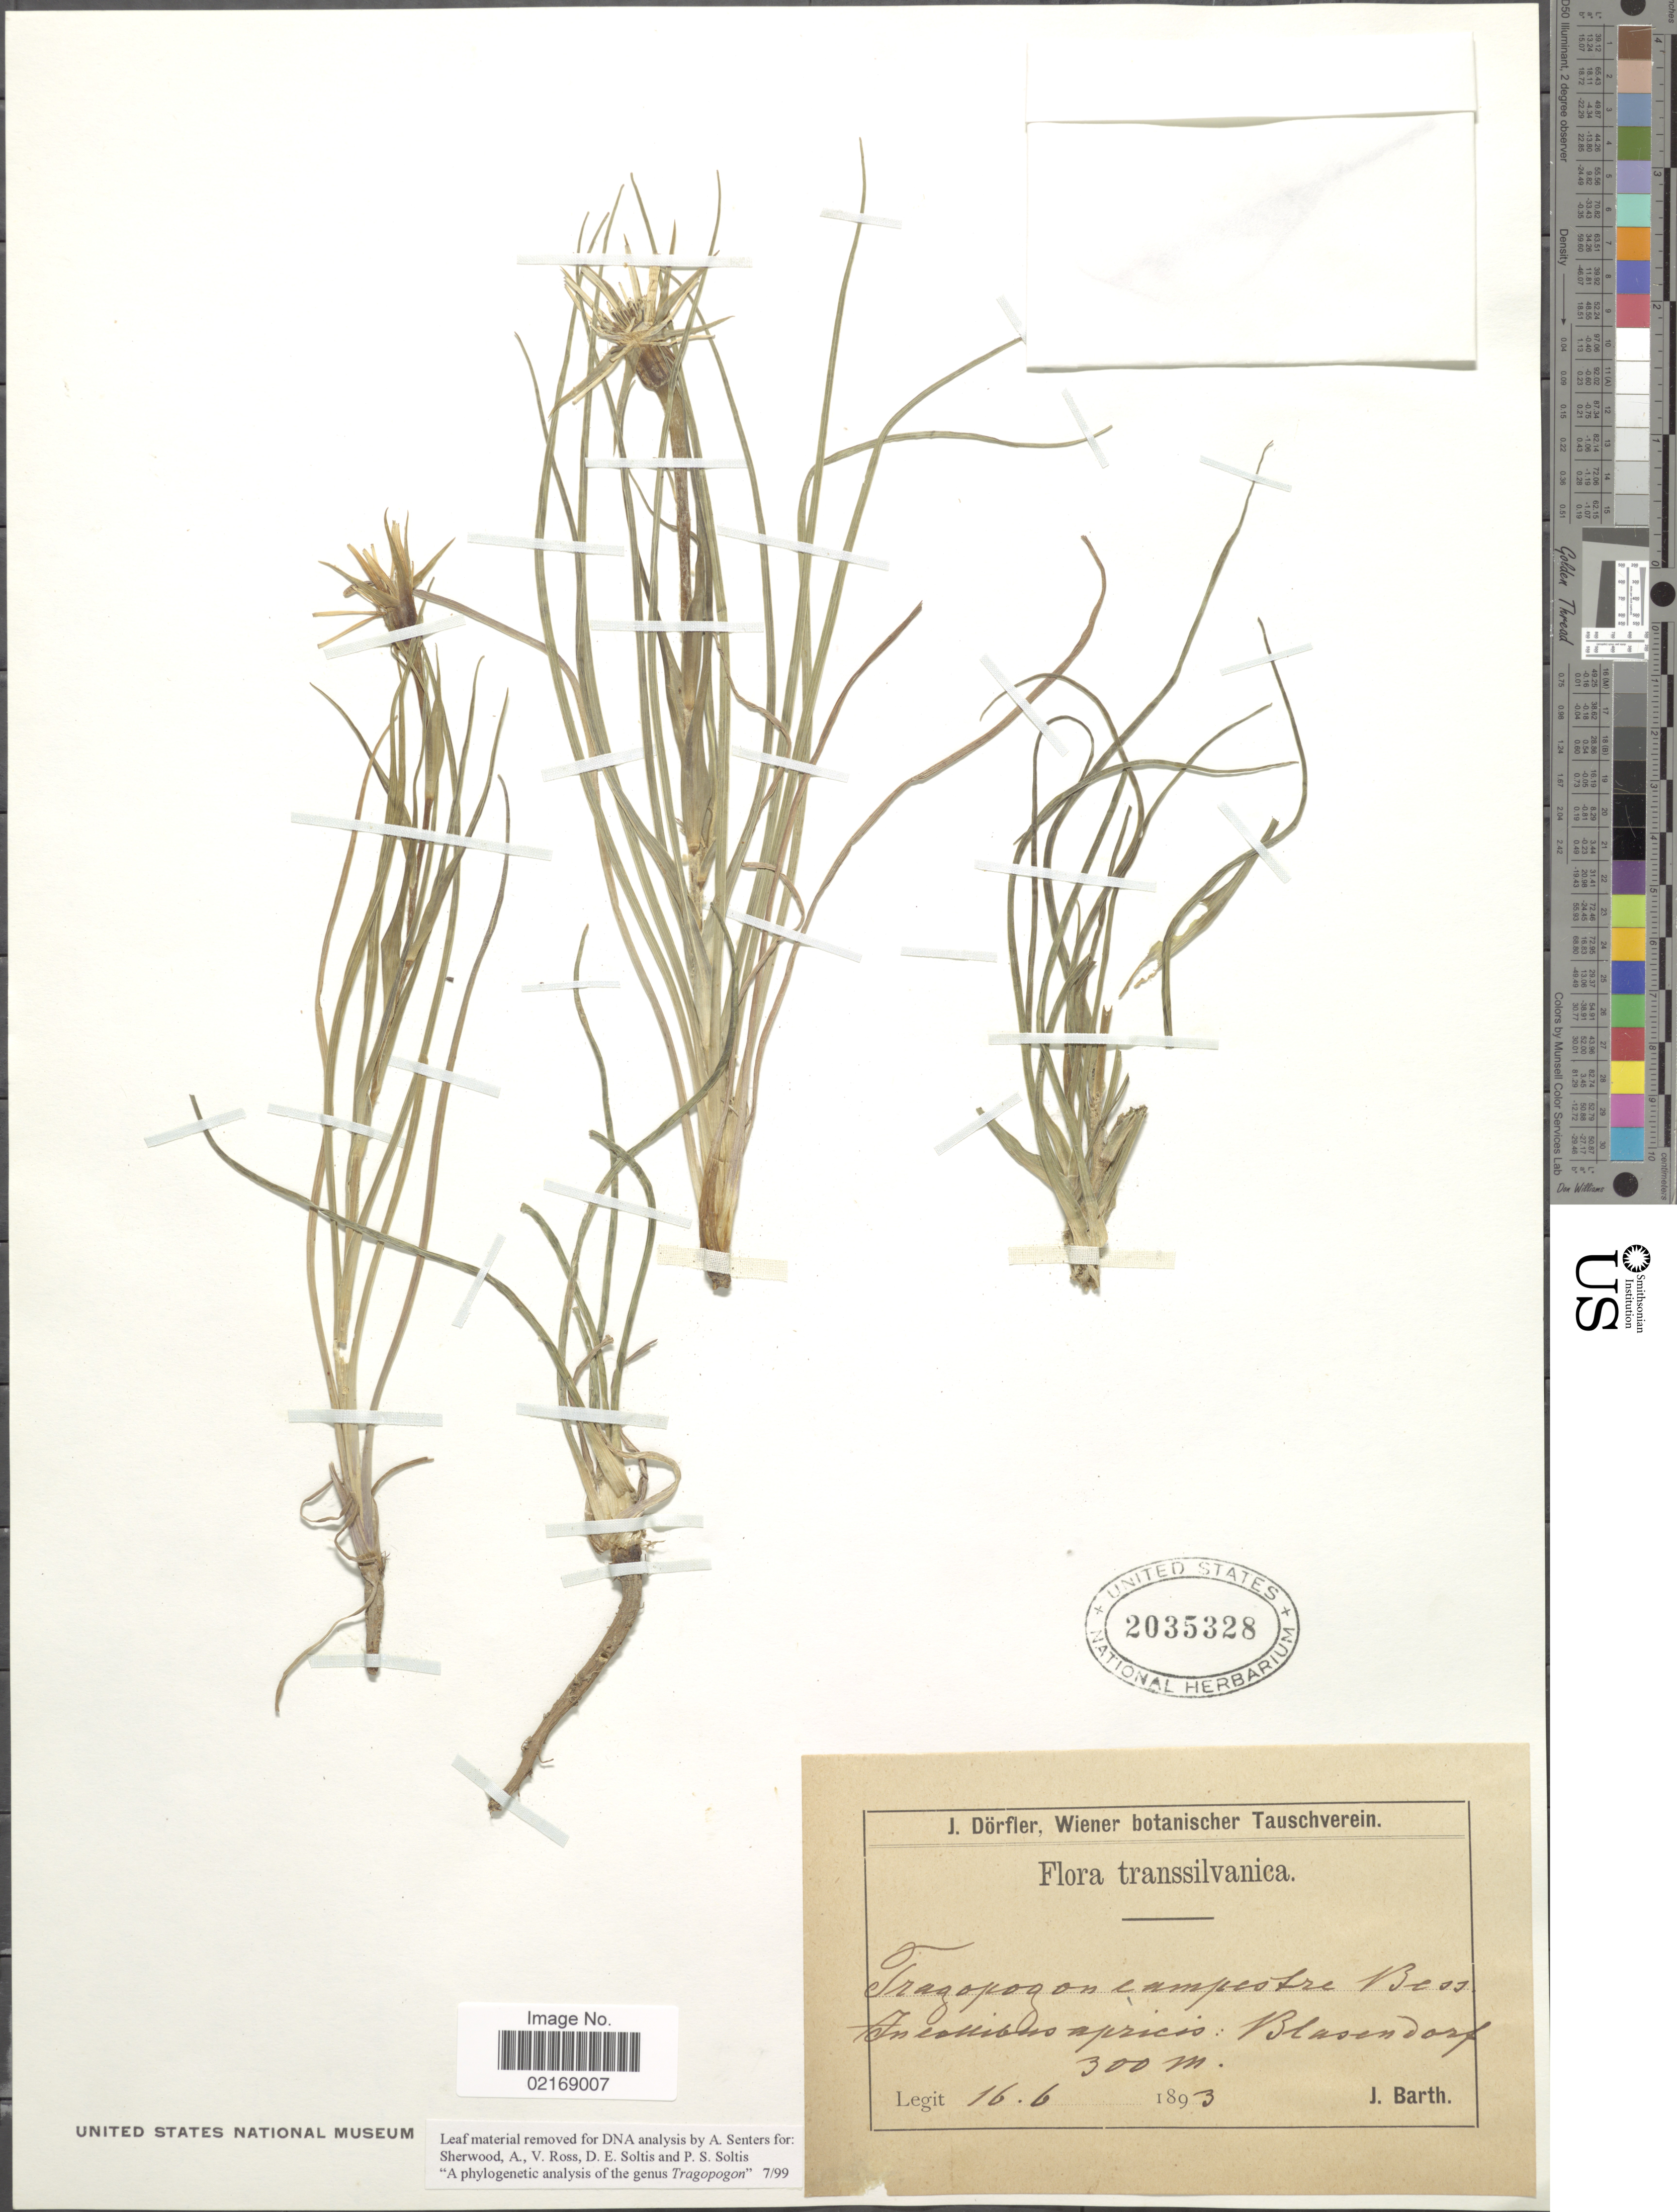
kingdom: Plantae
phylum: Tracheophyta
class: Magnoliopsida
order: Asterales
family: Asteraceae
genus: Tragopogon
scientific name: Tragopogon campestris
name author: Besser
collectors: J. Barth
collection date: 1893-06-16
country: Romania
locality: In collibus apricis: Blasendorf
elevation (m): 300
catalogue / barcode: US 2035328